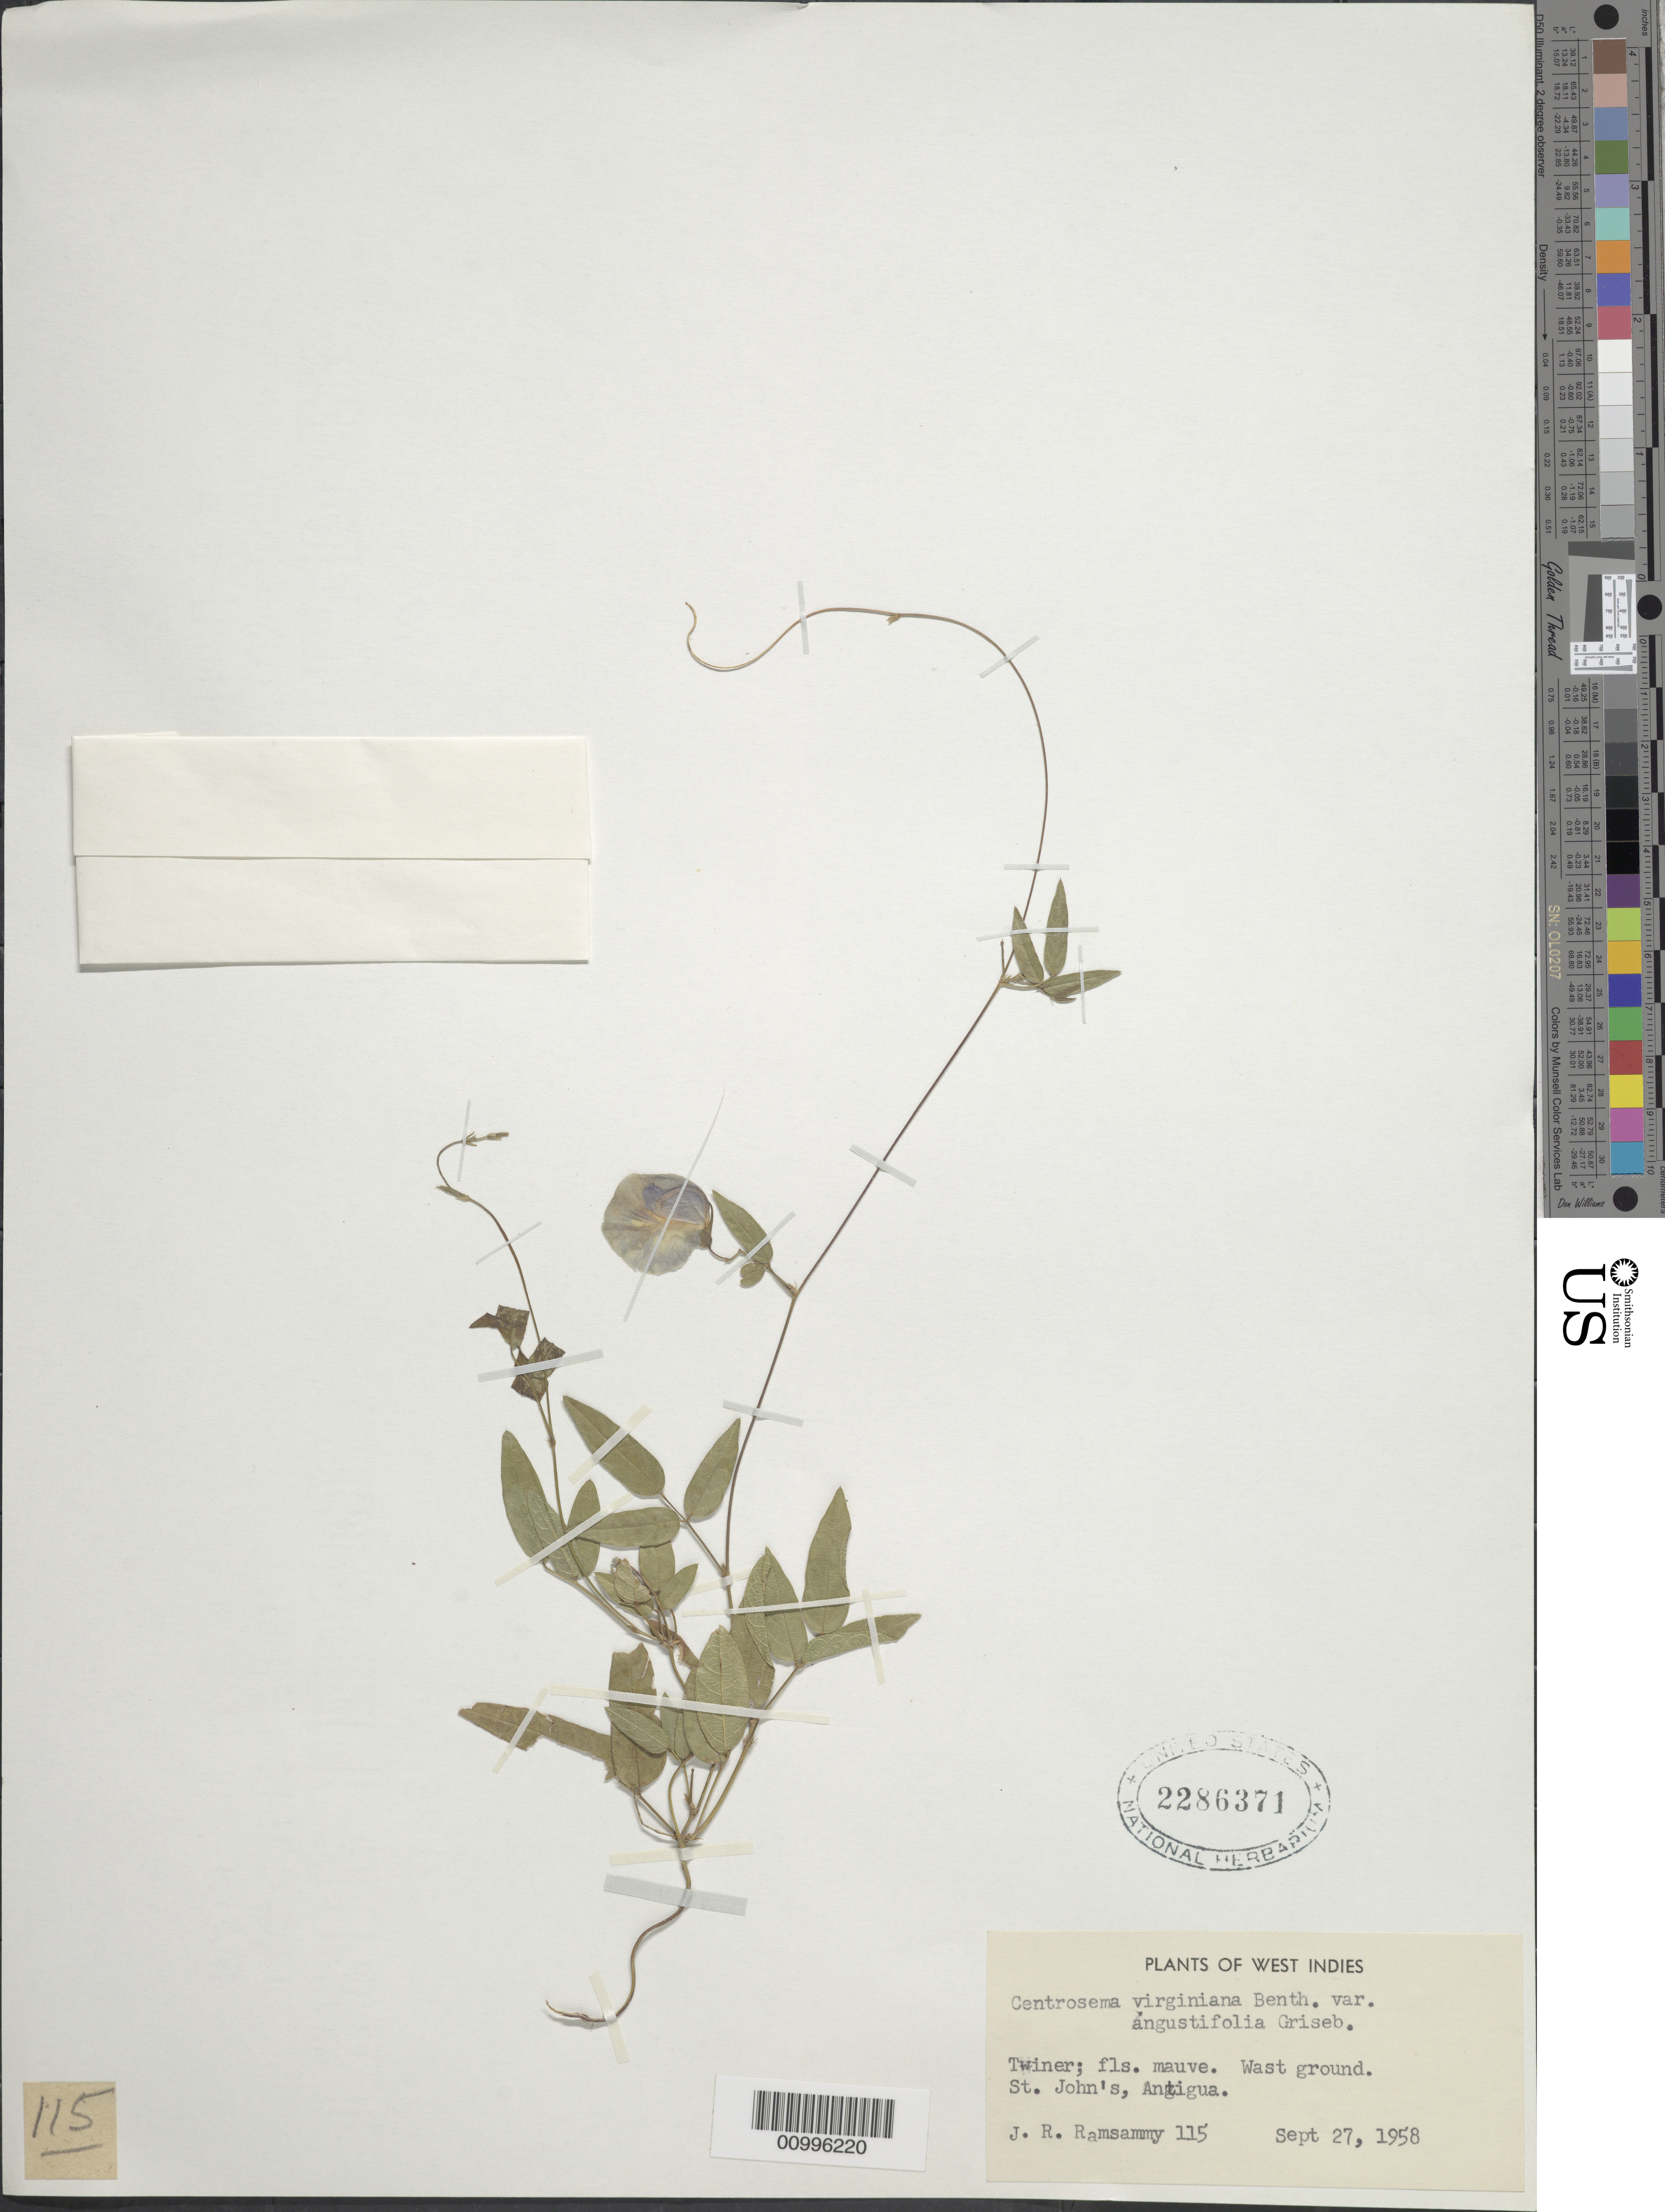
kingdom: Plantae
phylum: Tracheophyta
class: Magnoliopsida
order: Fabales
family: Fabaceae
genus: Centrosema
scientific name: Centrosema virginianum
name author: (L.) Benth.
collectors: J. Ramsammy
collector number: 115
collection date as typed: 27 Sep 1958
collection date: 1958-09-27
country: Antigua and Barbuda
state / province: Saint John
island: Antigua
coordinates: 0 N, 0 E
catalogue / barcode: US 2286371